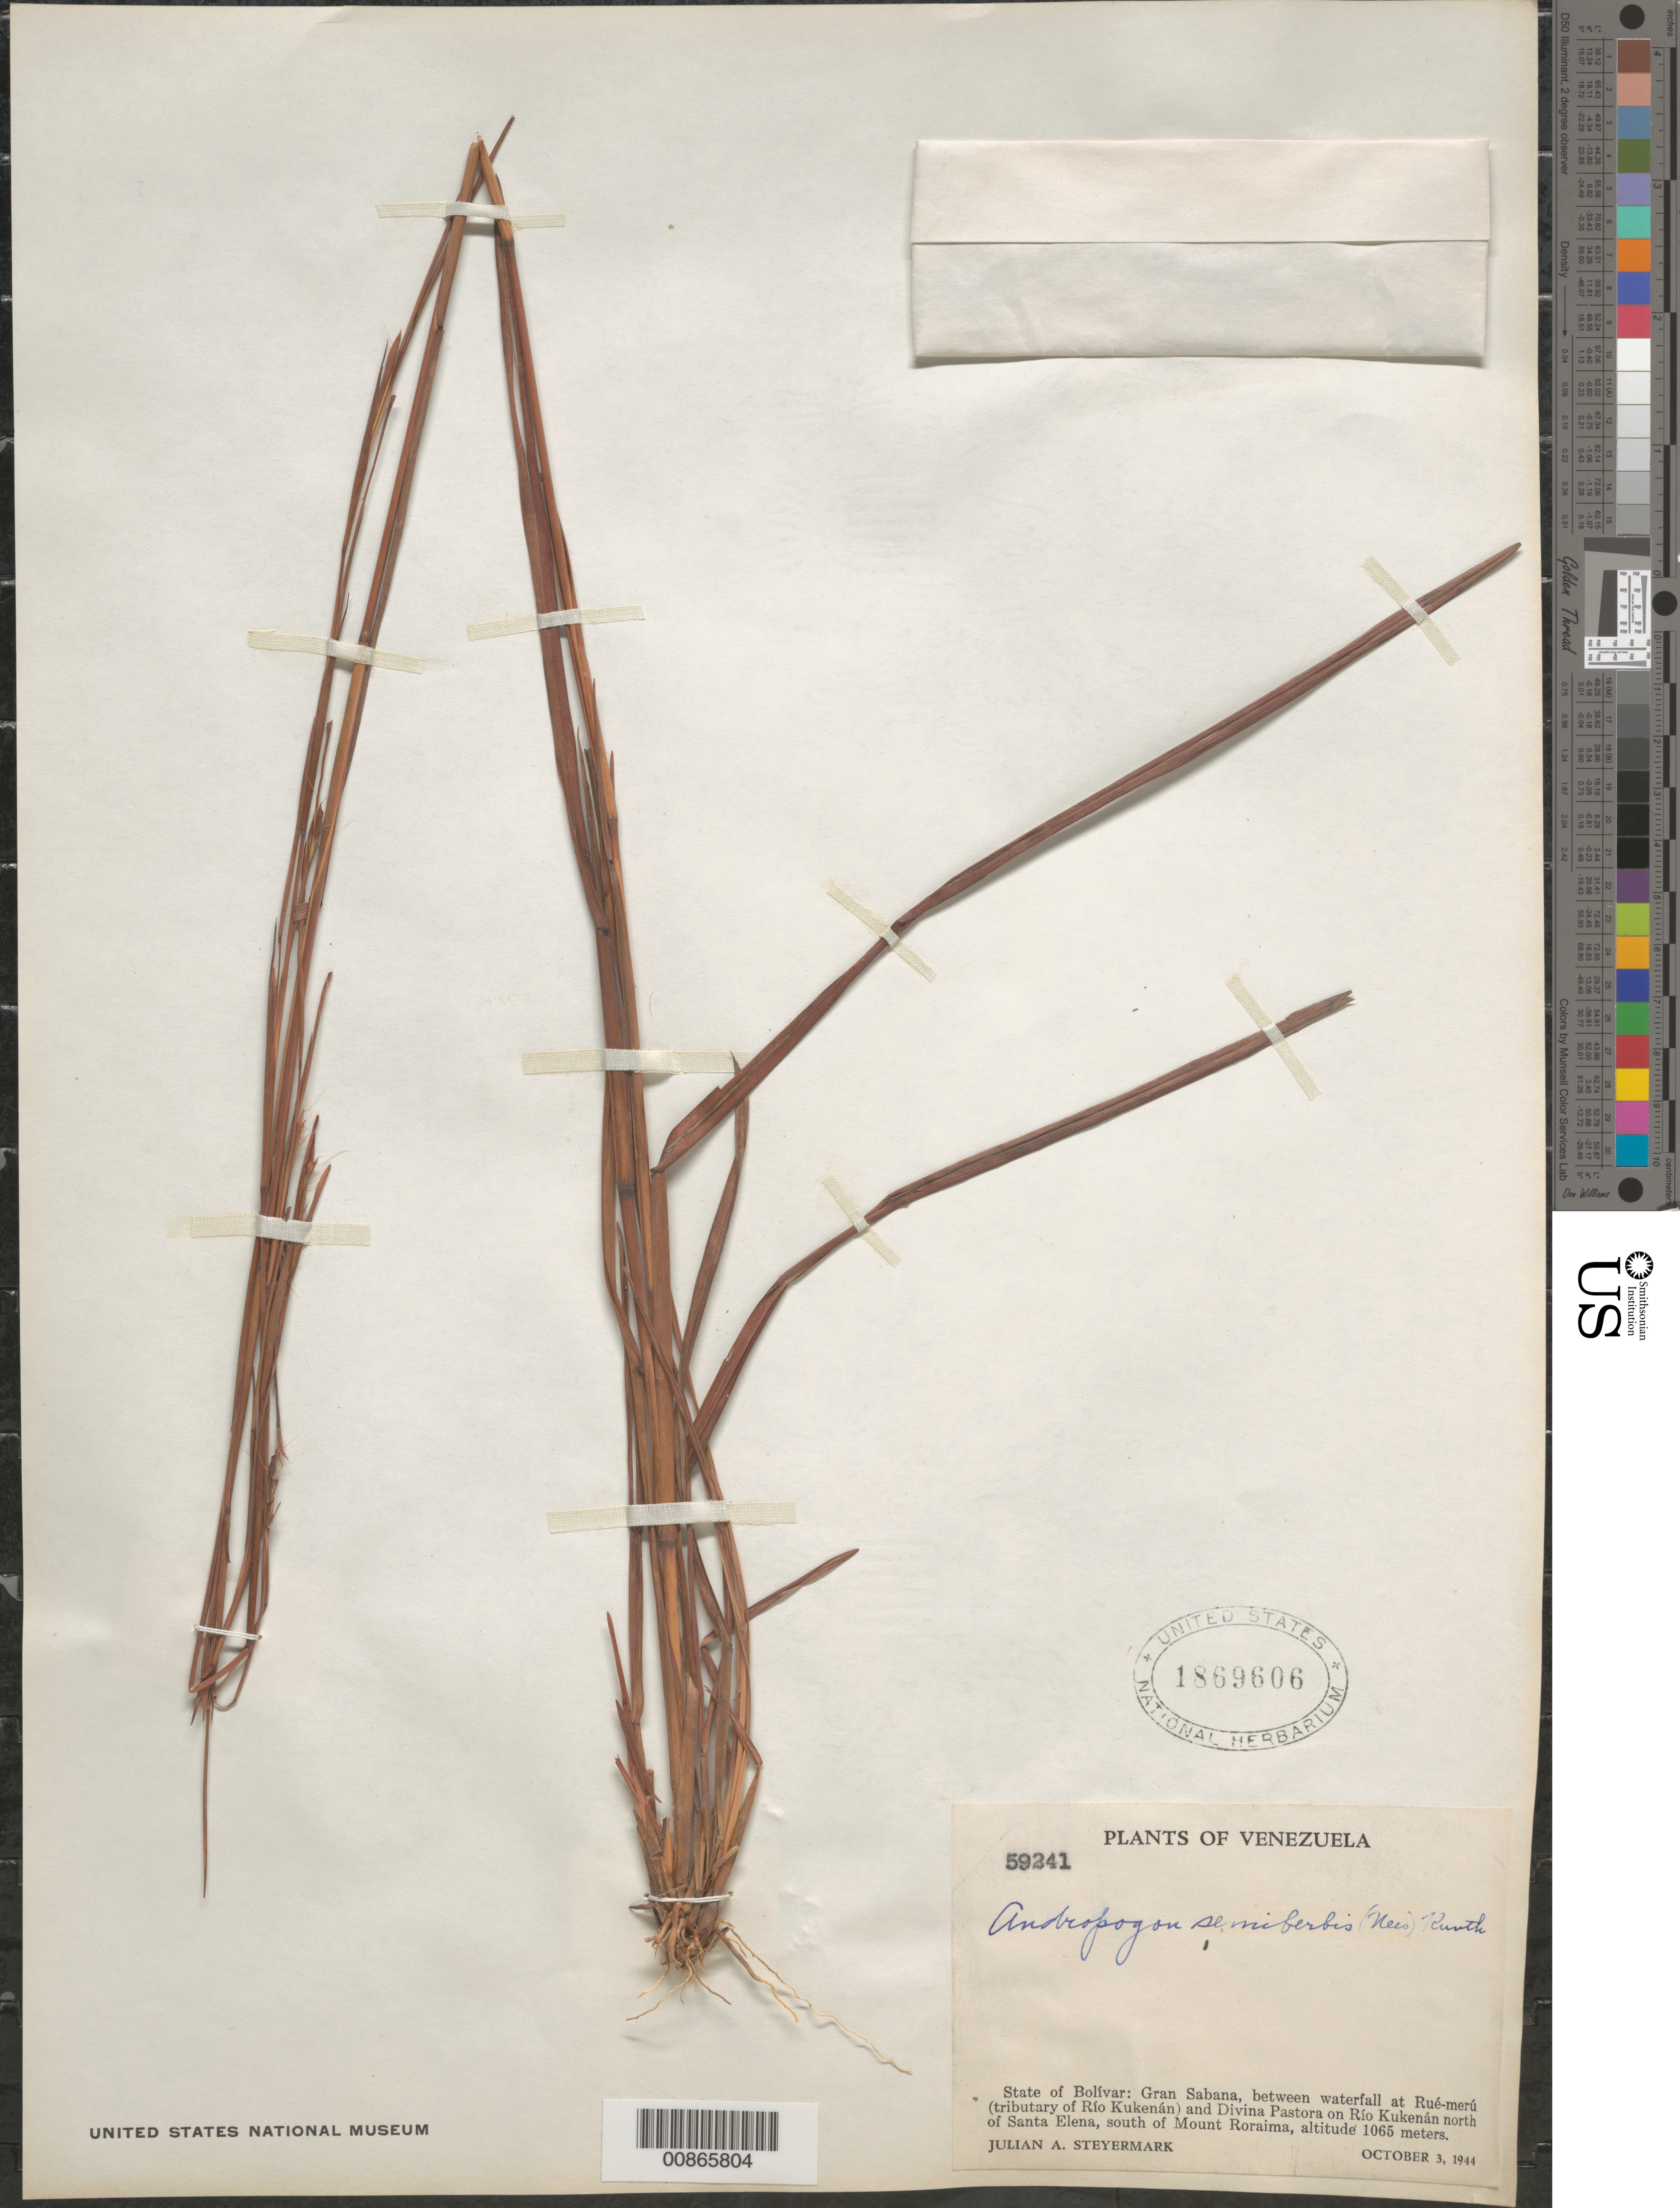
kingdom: Plantae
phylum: Tracheophyta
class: Liliopsida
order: Poales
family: Poaceae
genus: Schizachyrium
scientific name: Schizachyrium hirtiflorum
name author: Nees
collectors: J. Steyermark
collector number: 59241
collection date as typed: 3-Oct-44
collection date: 1944-10-03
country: Venezuela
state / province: Bolívar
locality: Gran Sabana, between waterfall at Rué-merú (trib of Río Kukenán) and Divina Pastora on Río Kukenán, north of Santa Elena, south of Mount Roraima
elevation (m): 1065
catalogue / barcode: US 1869606